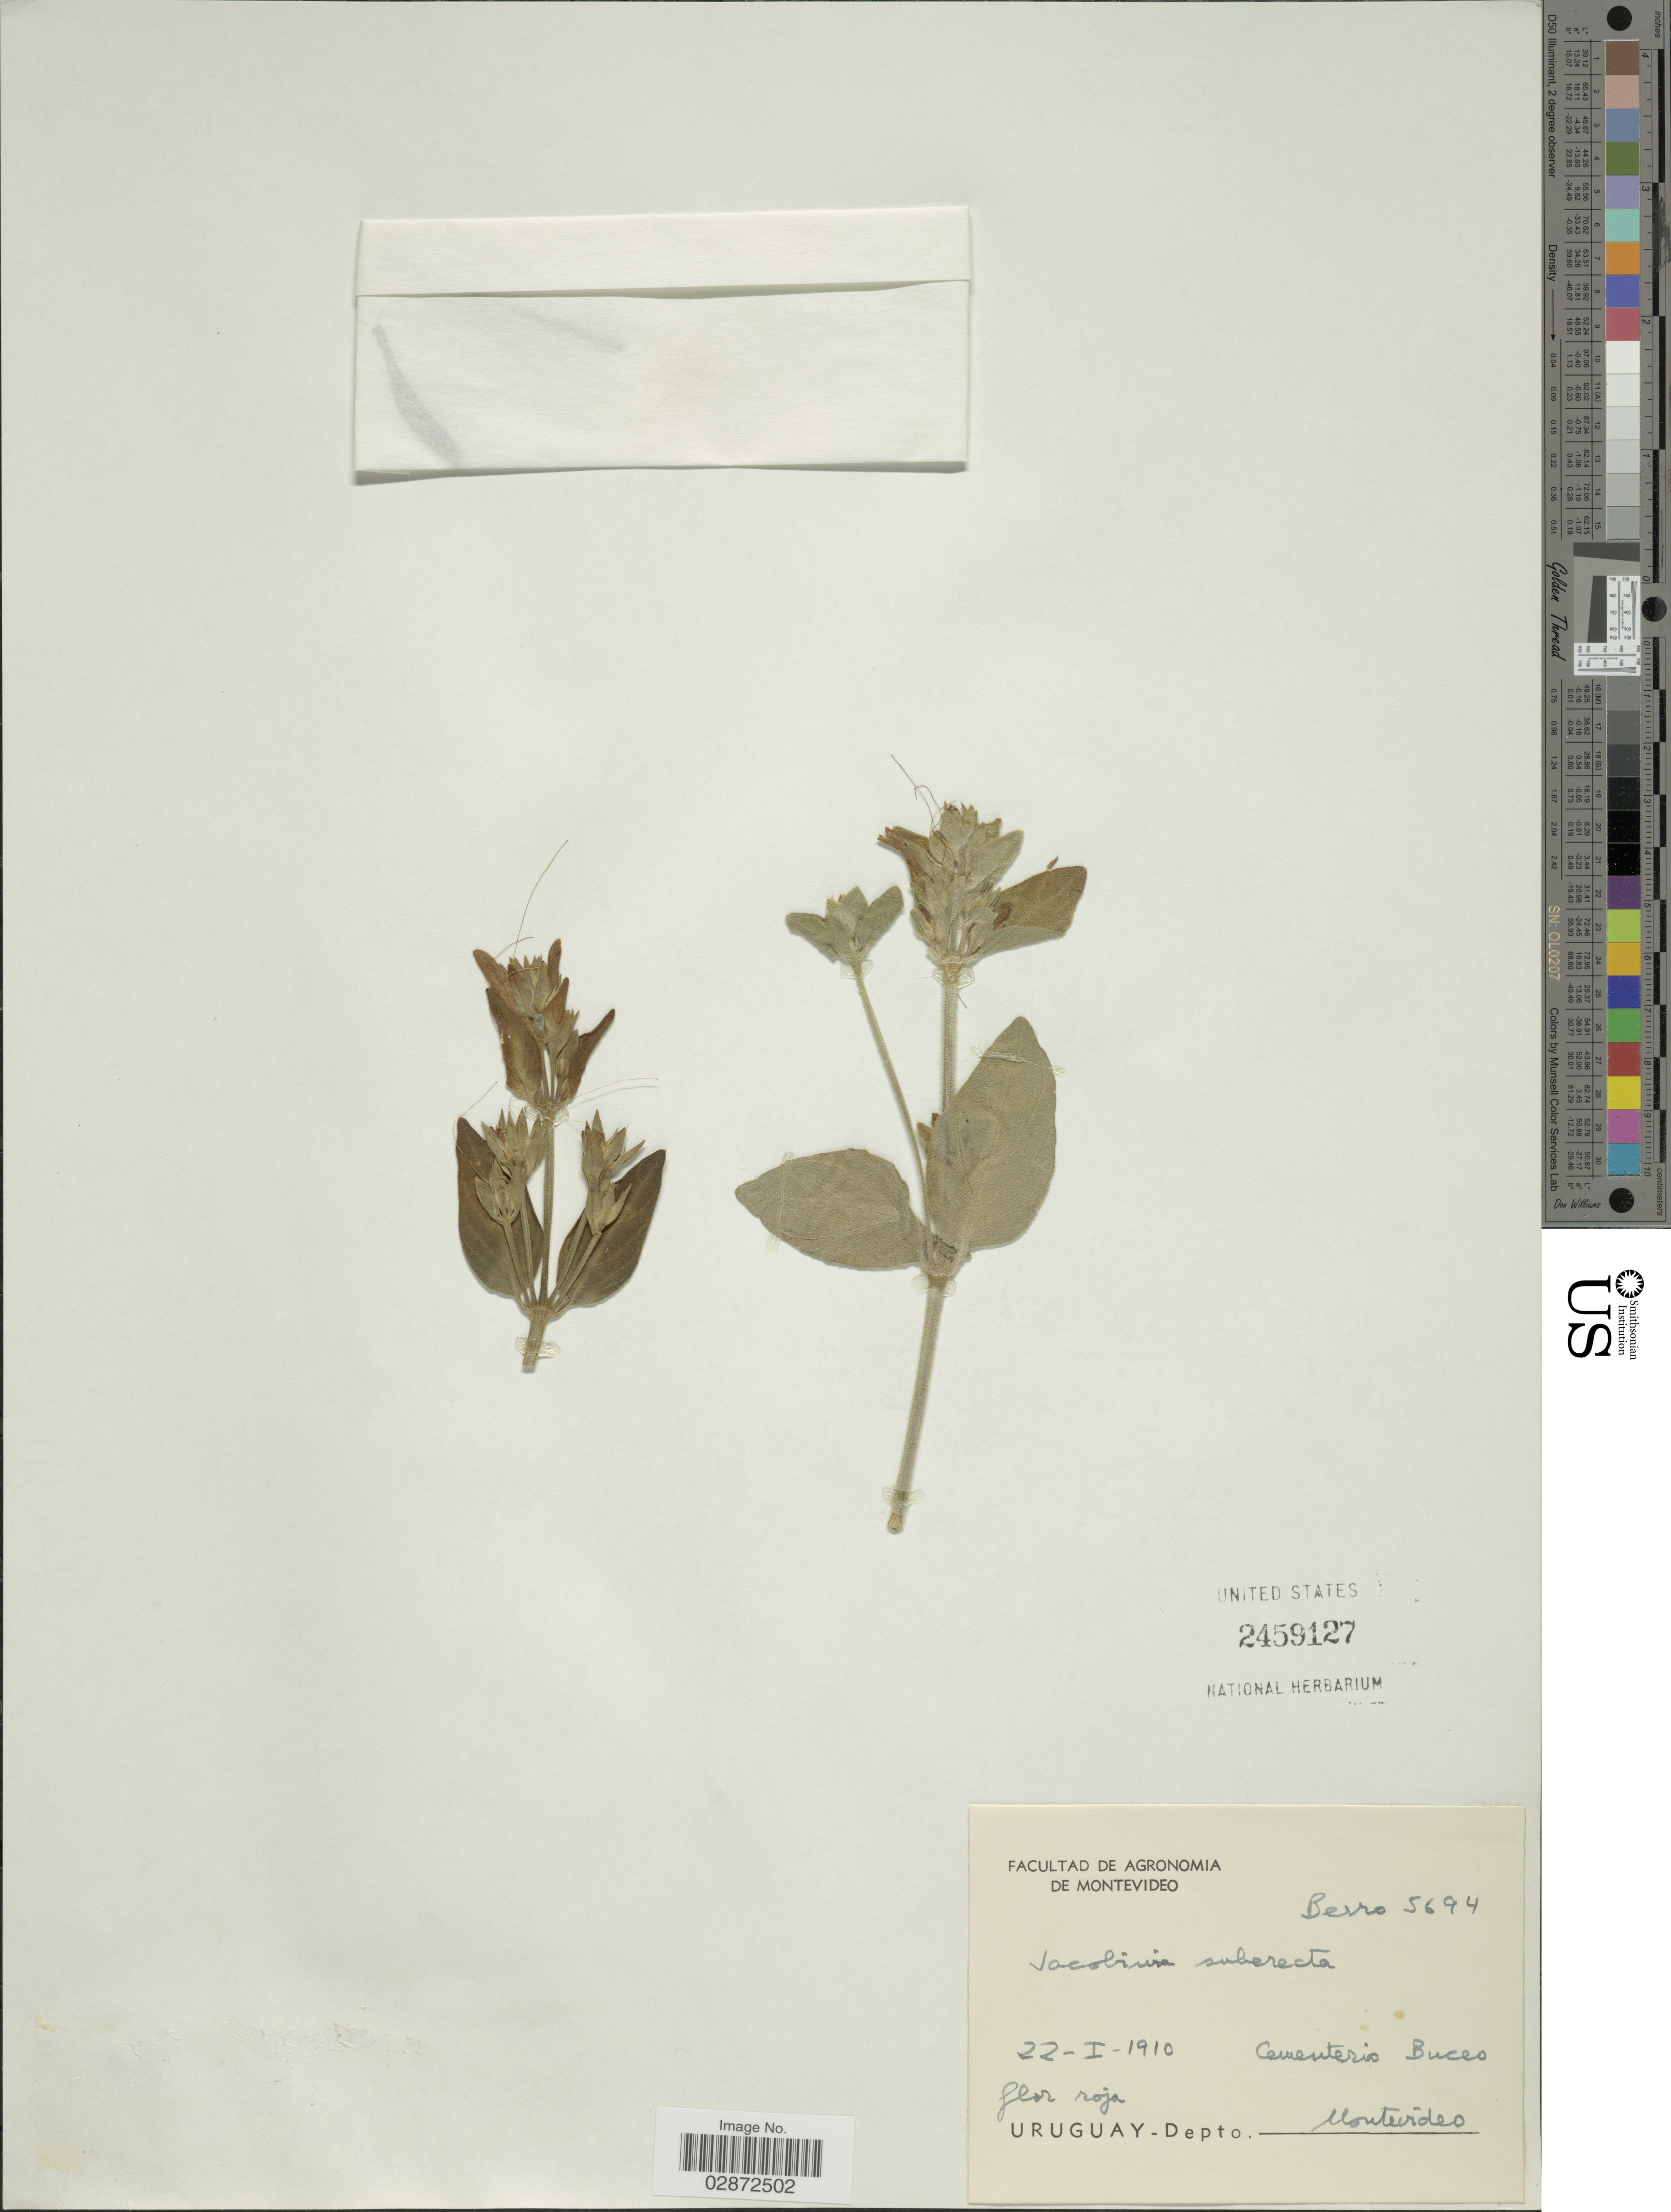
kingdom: Plantae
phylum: Tracheophyta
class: Magnoliopsida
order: Lamiales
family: Acanthaceae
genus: Dicliptera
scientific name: Dicliptera suberecta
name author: (André) Bremek.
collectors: Berro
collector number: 5694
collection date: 1910-01-22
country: Uruguay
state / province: Montevideo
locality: Cementerio Buceo. Depto. Montevideo.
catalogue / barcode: US 2459127